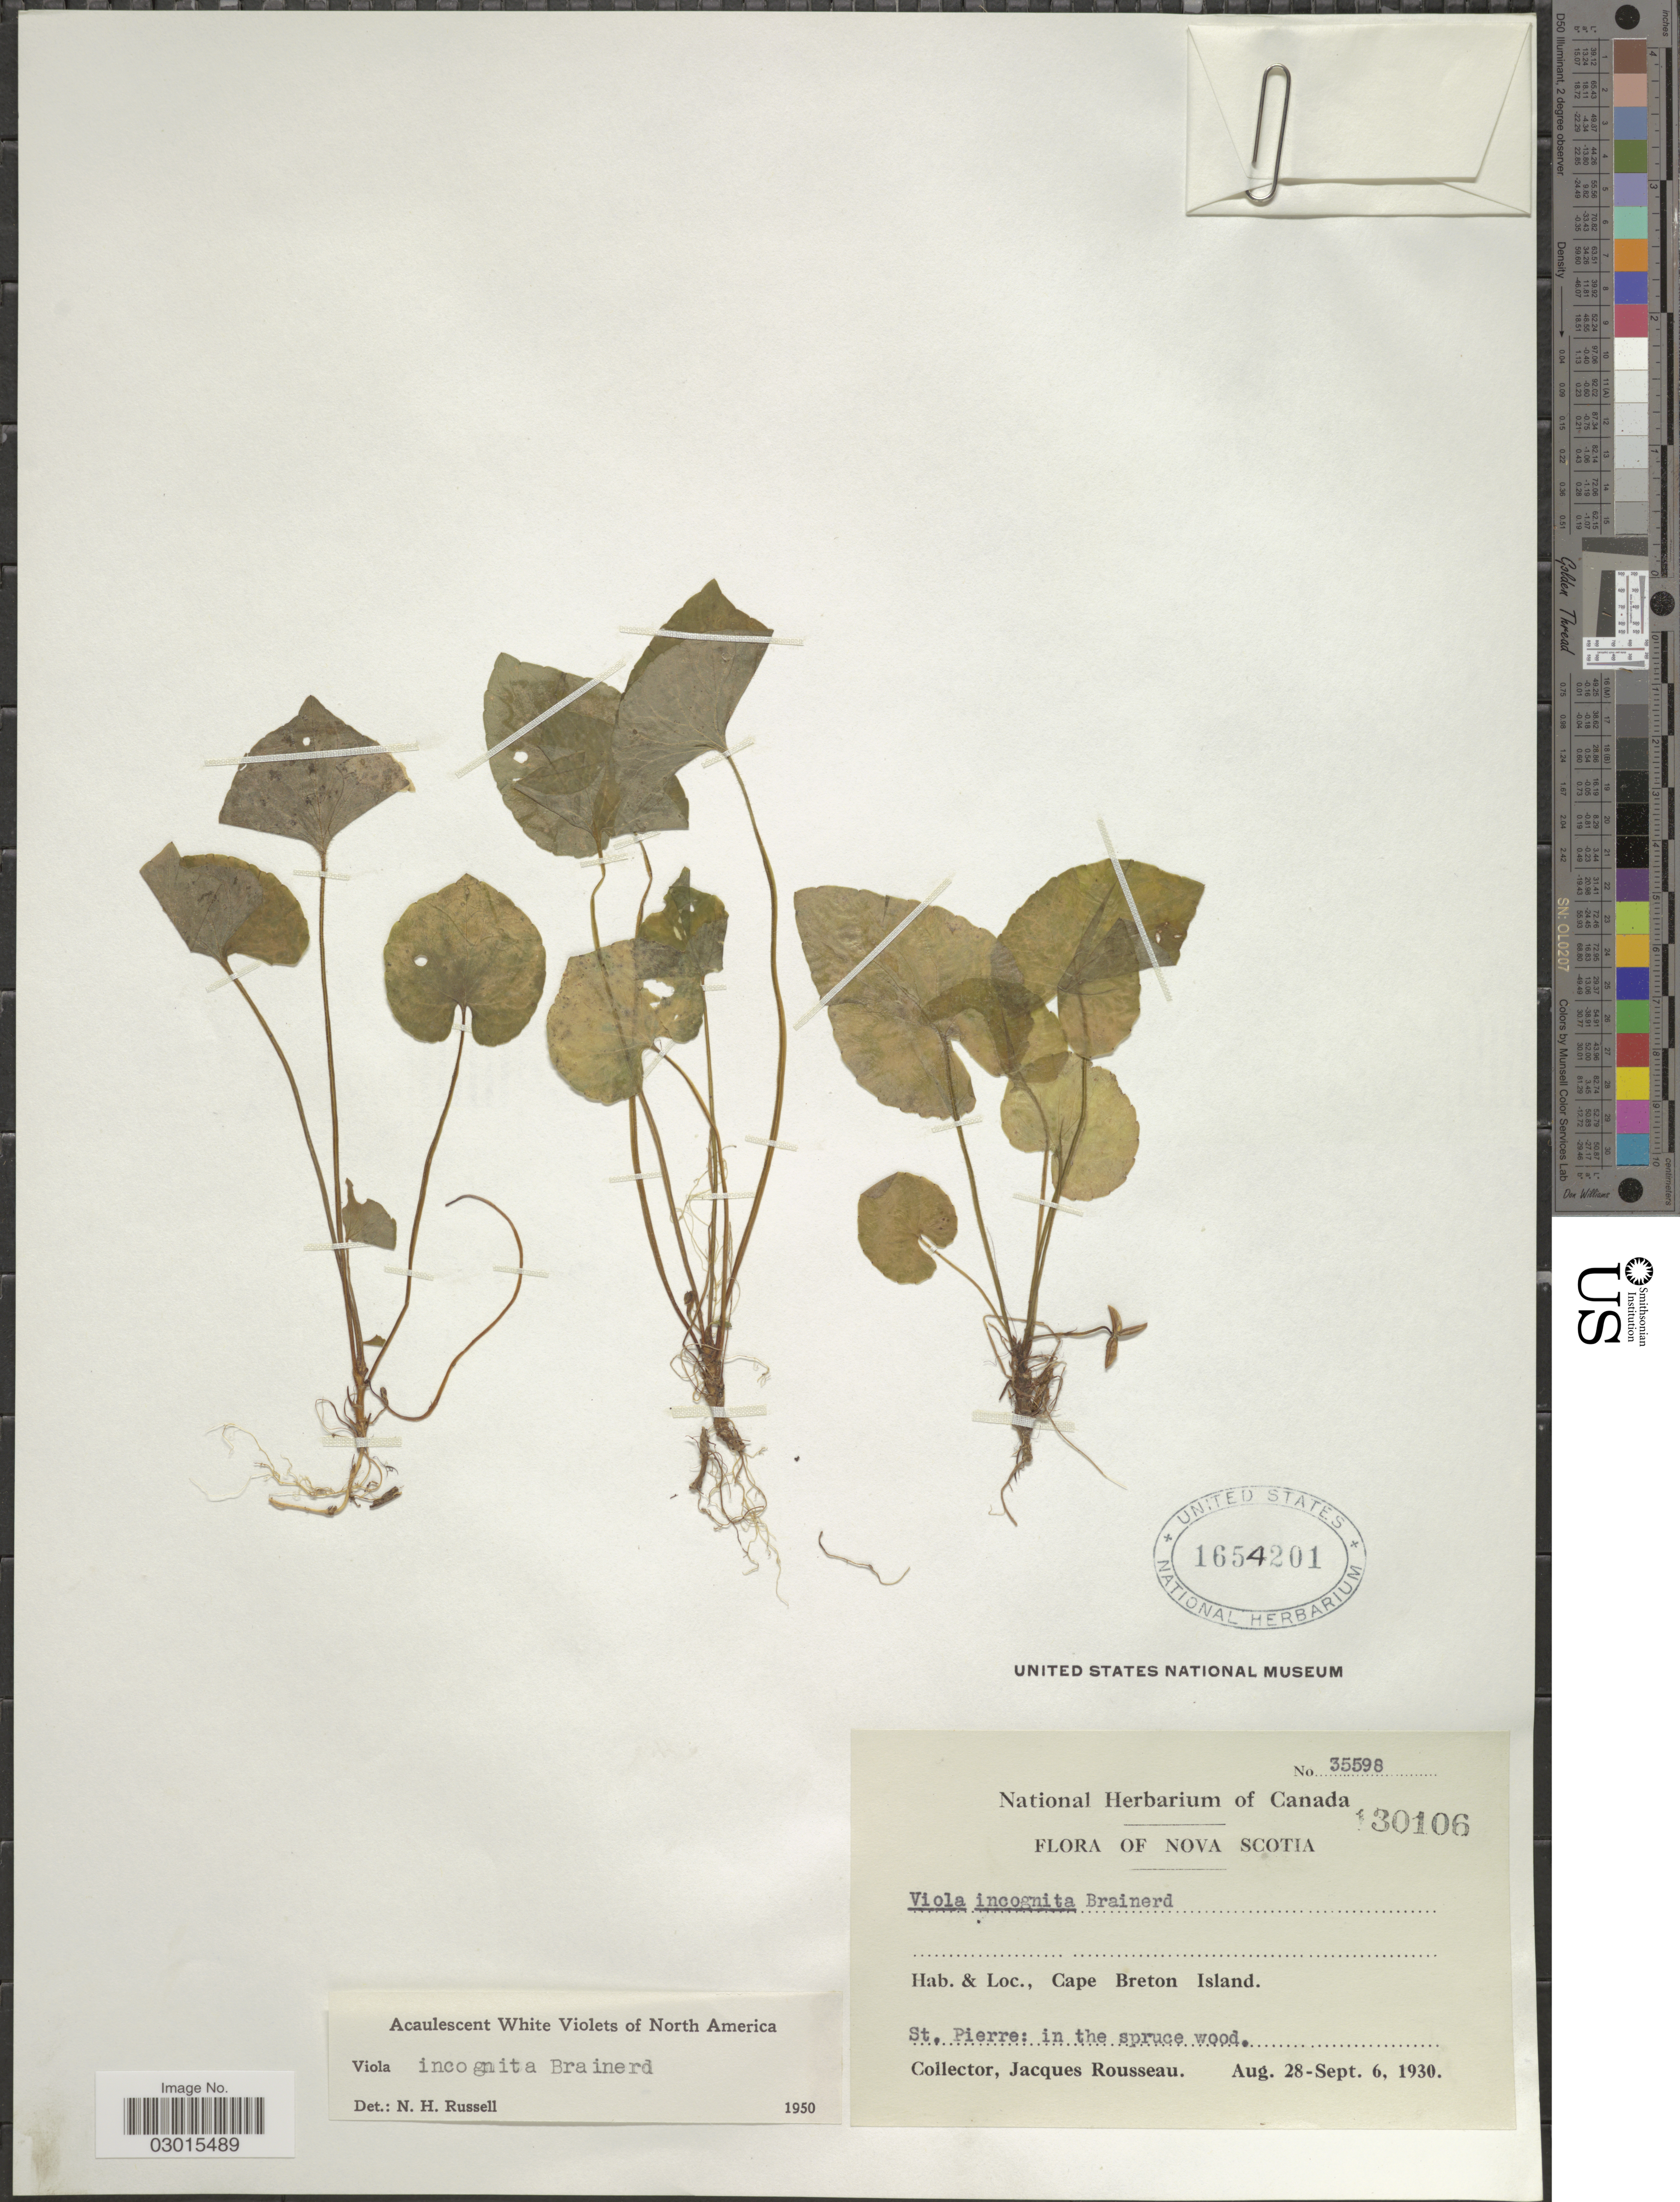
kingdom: Plantae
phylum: Tracheophyta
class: Magnoliopsida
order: Malpighiales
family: Violaceae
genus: Viola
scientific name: Viola incognita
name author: Brainerd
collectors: J. Rousseau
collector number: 130106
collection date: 1930-08-28/1930-09-06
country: Canada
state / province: Nova Scotia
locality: Cape Breton Island. St. Pierre.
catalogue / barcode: US 1654201